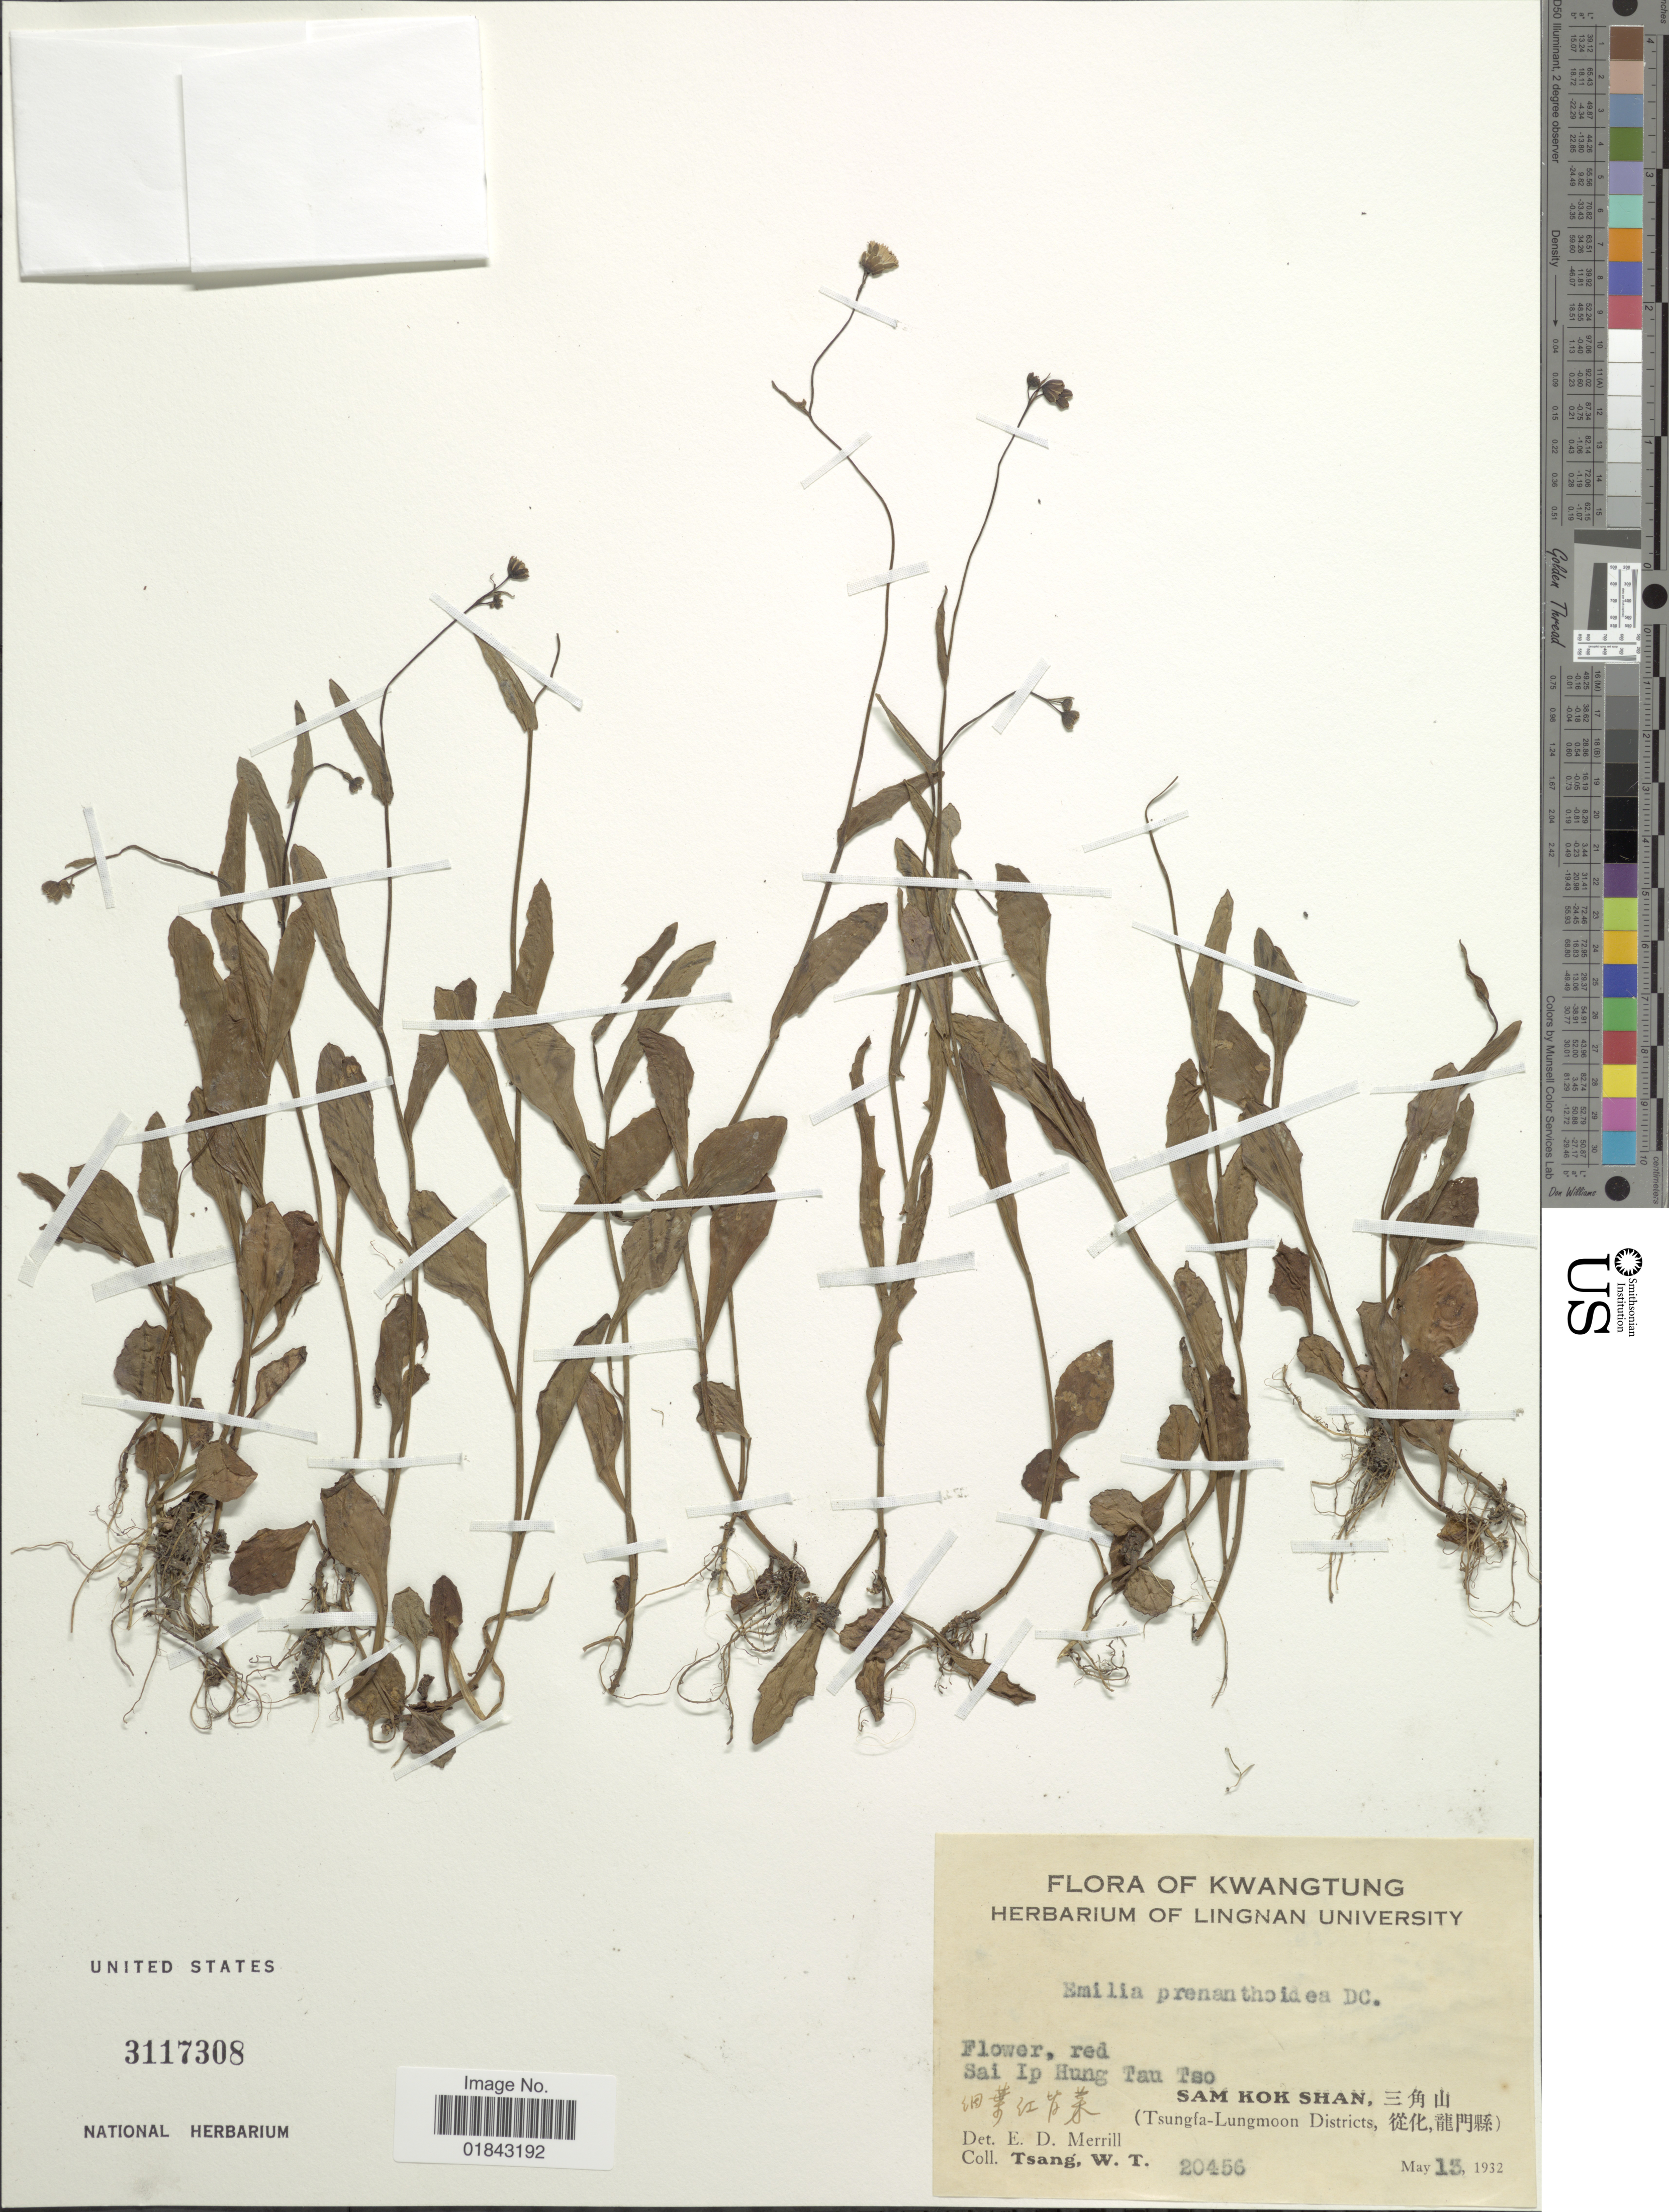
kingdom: Plantae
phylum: Tracheophyta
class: Magnoliopsida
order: Asterales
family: Asteraceae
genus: Emilia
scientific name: Emilia prenanthoidea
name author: DC.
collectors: W. T. Tsang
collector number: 20456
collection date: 1932-05-13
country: China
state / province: Guangdong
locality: Kwangtung, Sai Ip Hung Tau Tso, Sam Kok Shan (Tsungfa- Lungmoon Districts)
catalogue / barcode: US 3117308